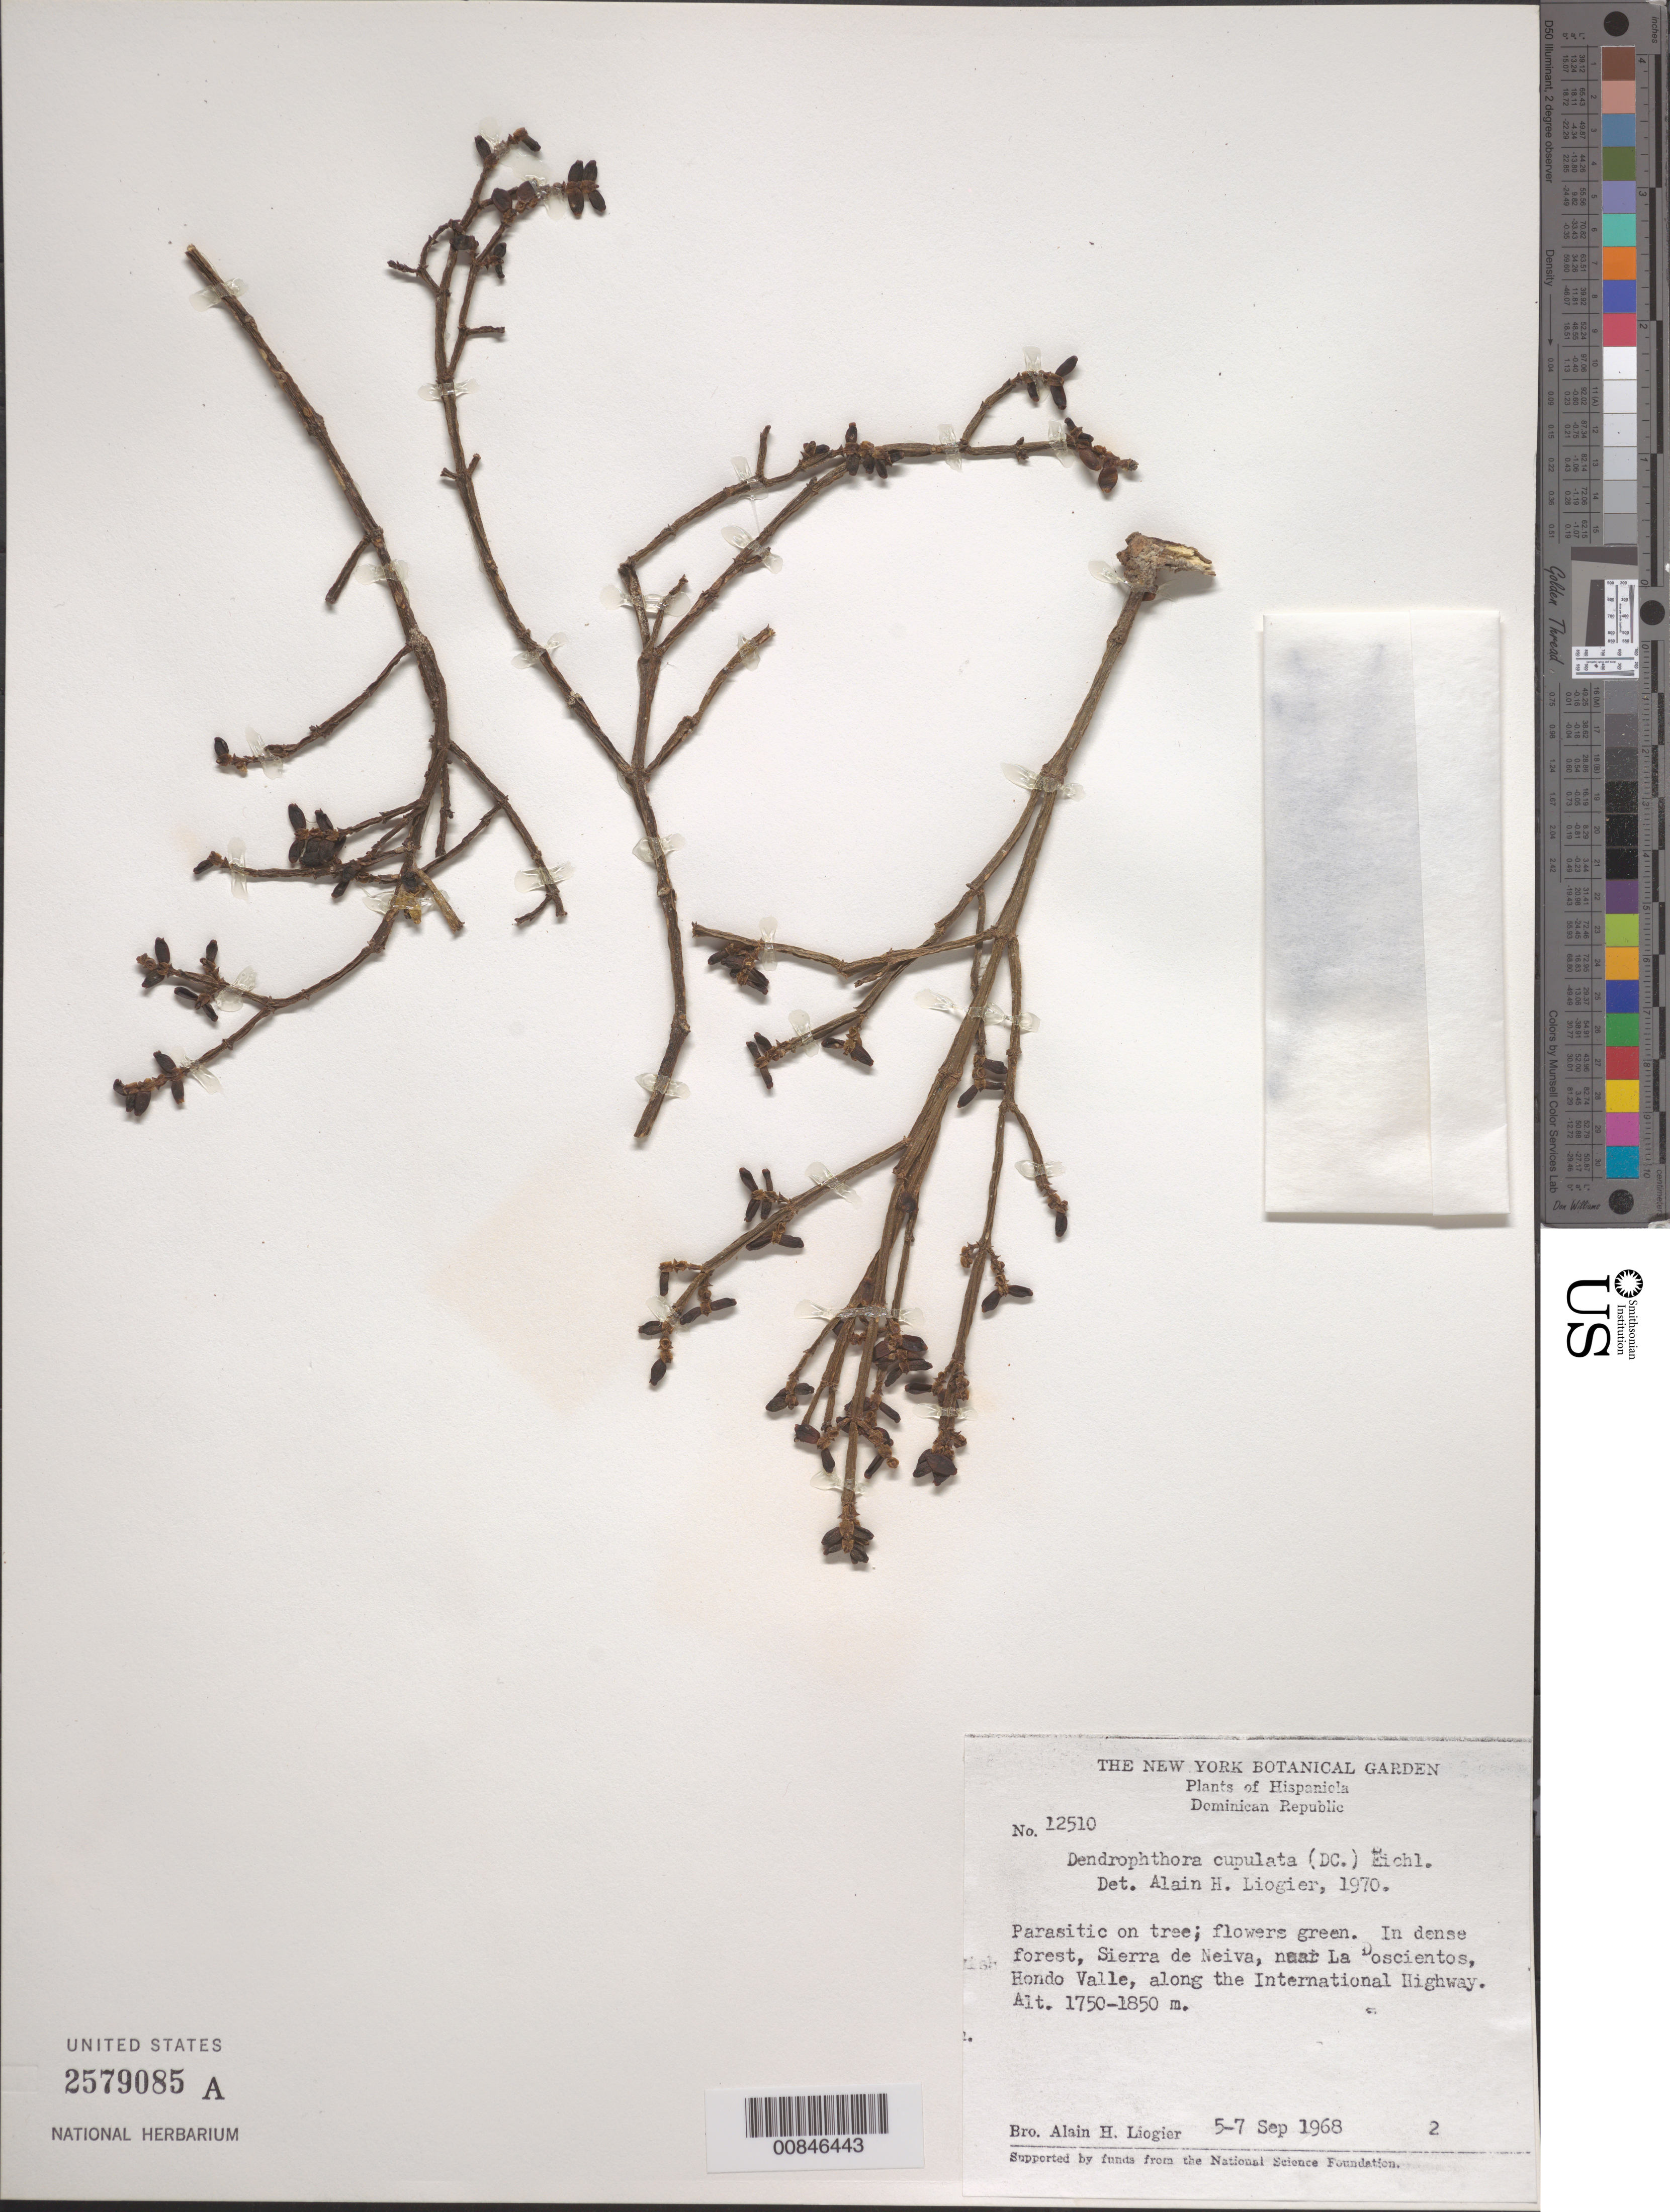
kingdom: Plantae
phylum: Tracheophyta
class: Magnoliopsida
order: Santalales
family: Viscaceae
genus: Dendrophthora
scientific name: Dendrophthora cupulata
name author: (DC.) Eichler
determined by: Liogier, Alain H.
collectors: A. H. Liogier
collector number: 12510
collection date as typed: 05 Sep 1968 to 07 Sep 1968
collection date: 1968-09-05/1968-09-07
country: Dominican Republic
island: Hispaniola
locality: Sierra de Neiba, near La Doscientos, Hondo Valle, along the International Highway.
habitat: On tree. In dense forest.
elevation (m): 1750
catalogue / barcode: US 2579085A